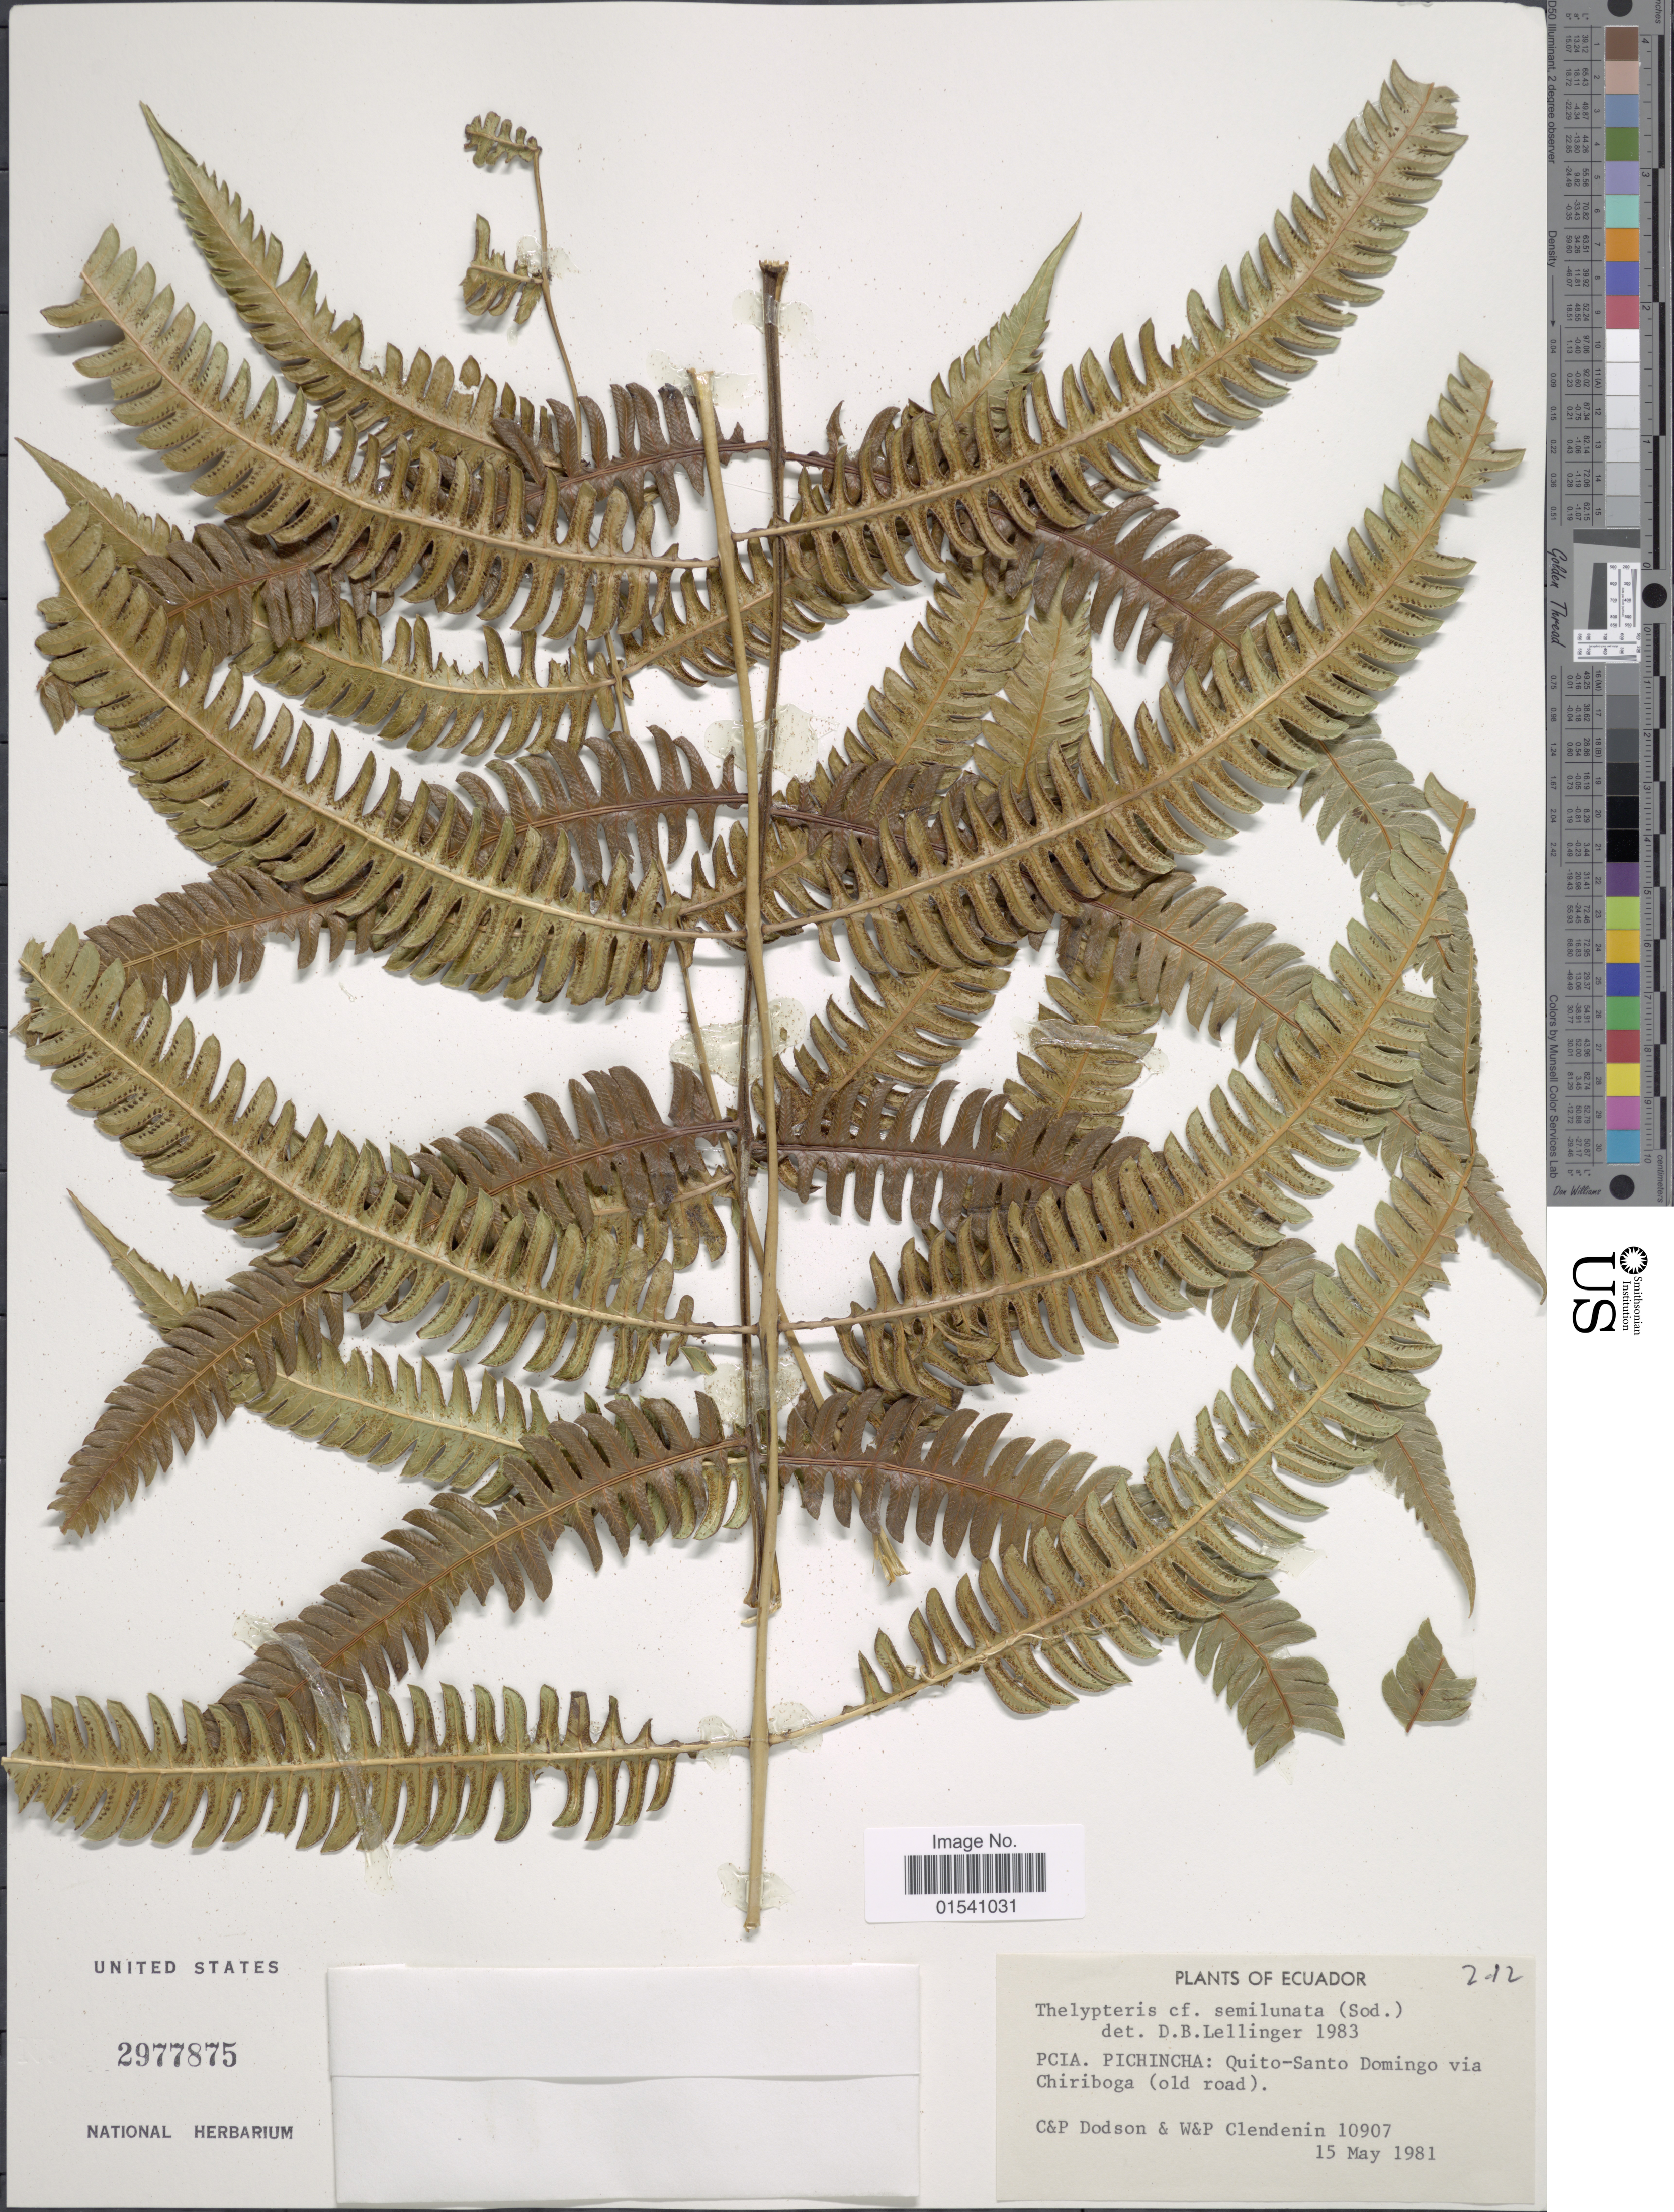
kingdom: Plantae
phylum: Tracheophyta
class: Polypodiopsida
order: Polypodiales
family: Thelypteridaceae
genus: Amauropelta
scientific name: Amauropelta semilunata (Sodiro) comb. nov., ined 2015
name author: (Sodiro)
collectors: C. Dodson, P. M. Dodson, W. Clendenin & P. Clendenin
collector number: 10907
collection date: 1981-05-15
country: Ecuador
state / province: Pichincha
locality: Quito-SantoDomingo via Chiriboga, (old road)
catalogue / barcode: US 2977875